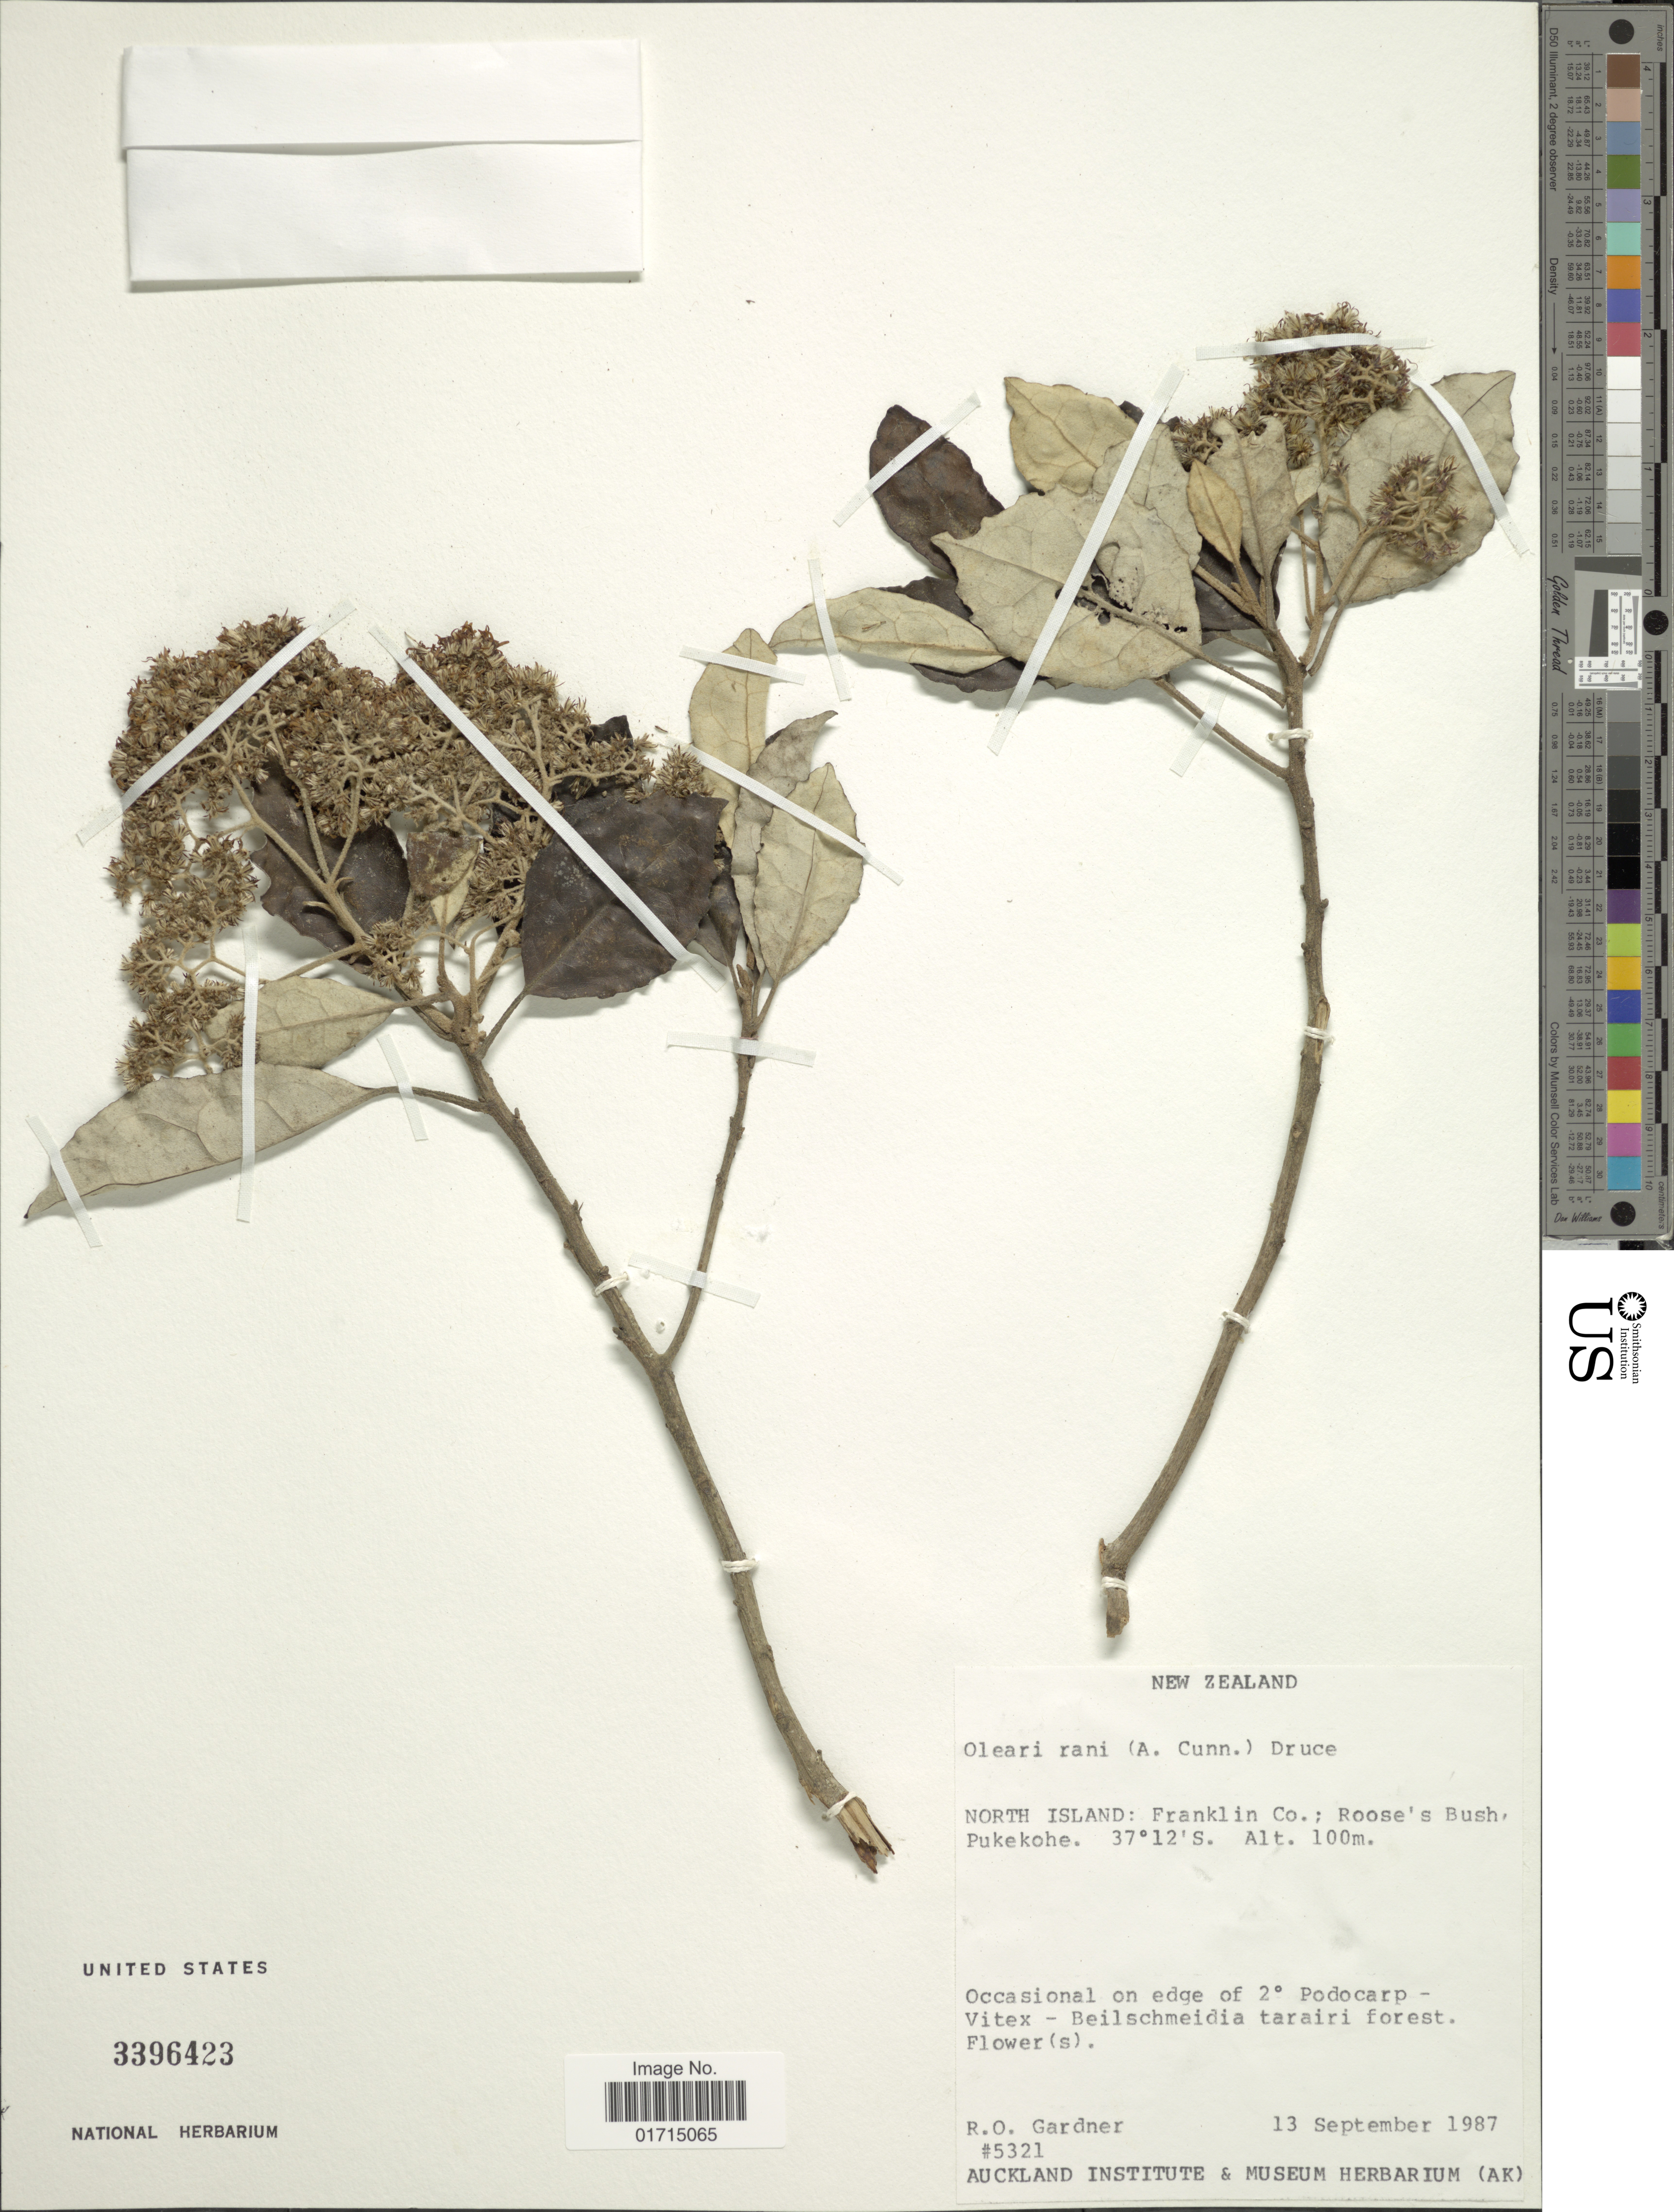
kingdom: Plantae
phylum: Tracheophyta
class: Magnoliopsida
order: Asterales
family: Asteraceae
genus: Olearia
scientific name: Olearia rani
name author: (A. Cunn.) Druce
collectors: R. O. Gardner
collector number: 5321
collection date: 1987-09-13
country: New Zealand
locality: New Zealand. North Island: Franklin Co.; Roose's Bush, Pukekohe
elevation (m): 100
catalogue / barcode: US 3396423